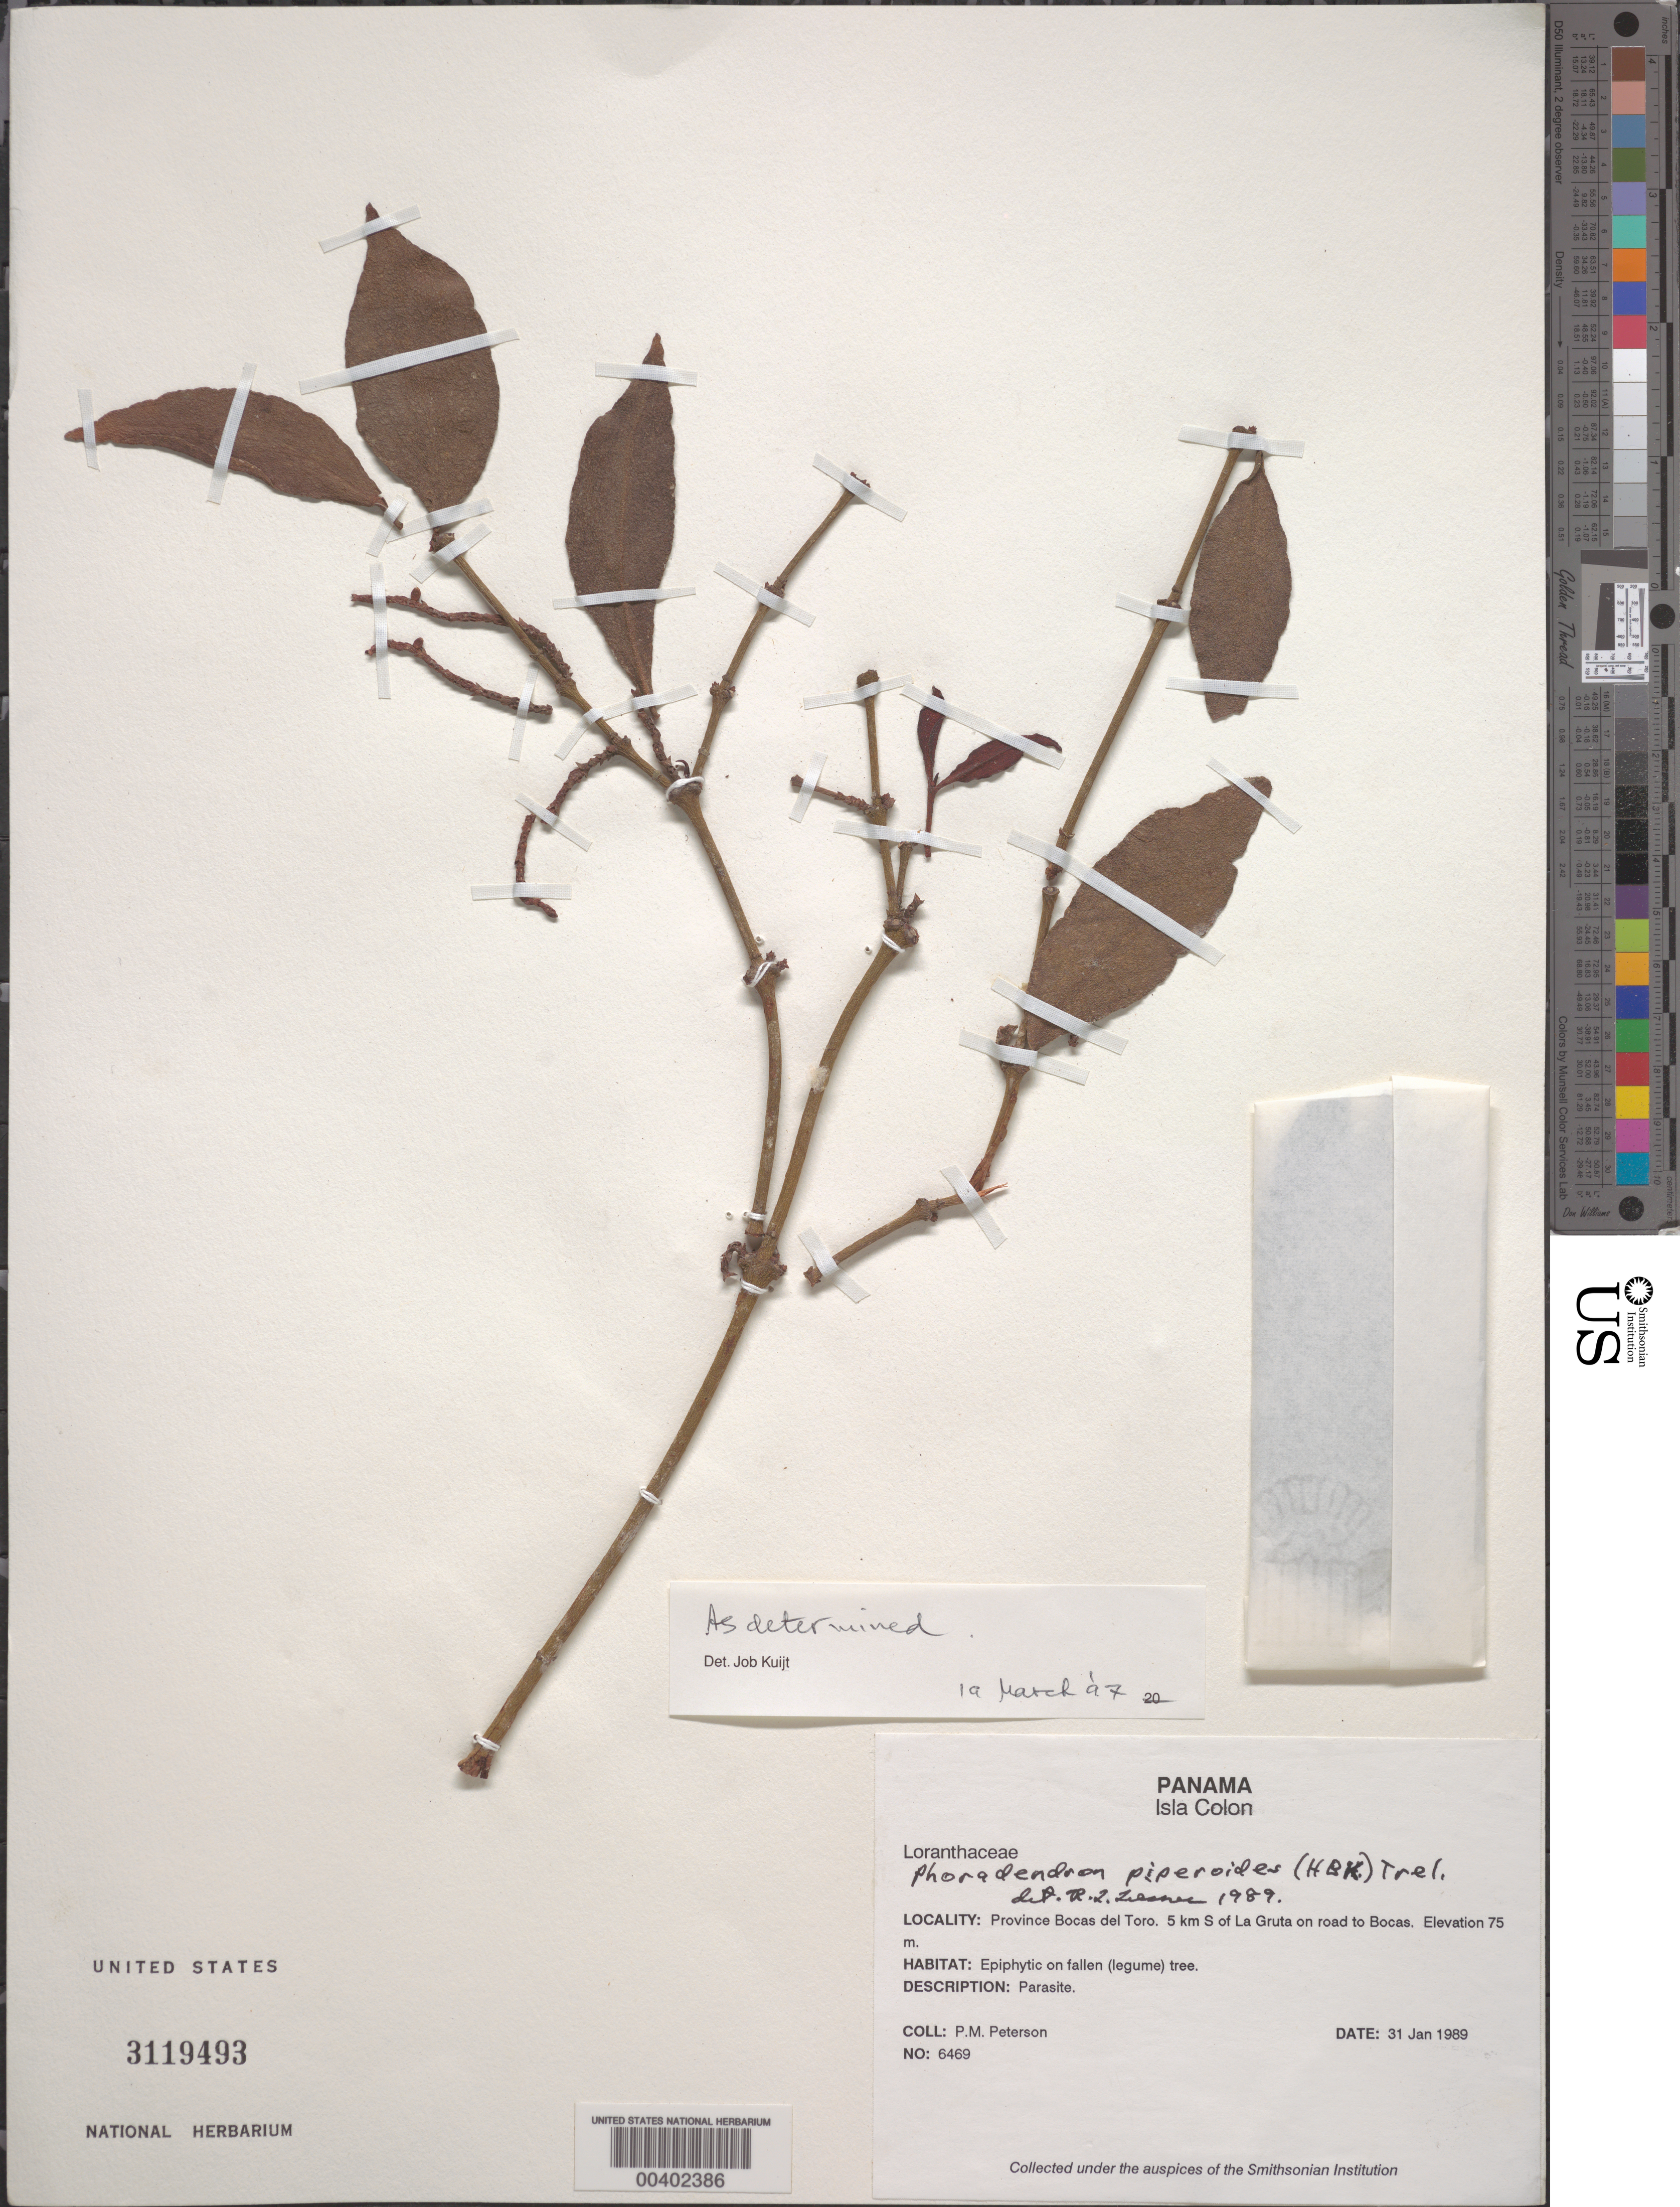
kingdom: Plantae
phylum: Tracheophyta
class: Magnoliopsida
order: Santalales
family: Viscaceae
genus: Phoradendron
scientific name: Phoradendron piperoides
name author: (Kunth) Trel.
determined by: Liesner, R. L.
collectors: P. M. Peterson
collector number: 06469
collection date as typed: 31 Jan 1989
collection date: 1989-01-31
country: Panama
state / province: Bocas del Toro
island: Colón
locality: Isla Colon, 5 km S of La Gruta on road to Bocas.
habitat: Epiphytic on fallen (legume) tree.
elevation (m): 75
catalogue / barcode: US 3119493